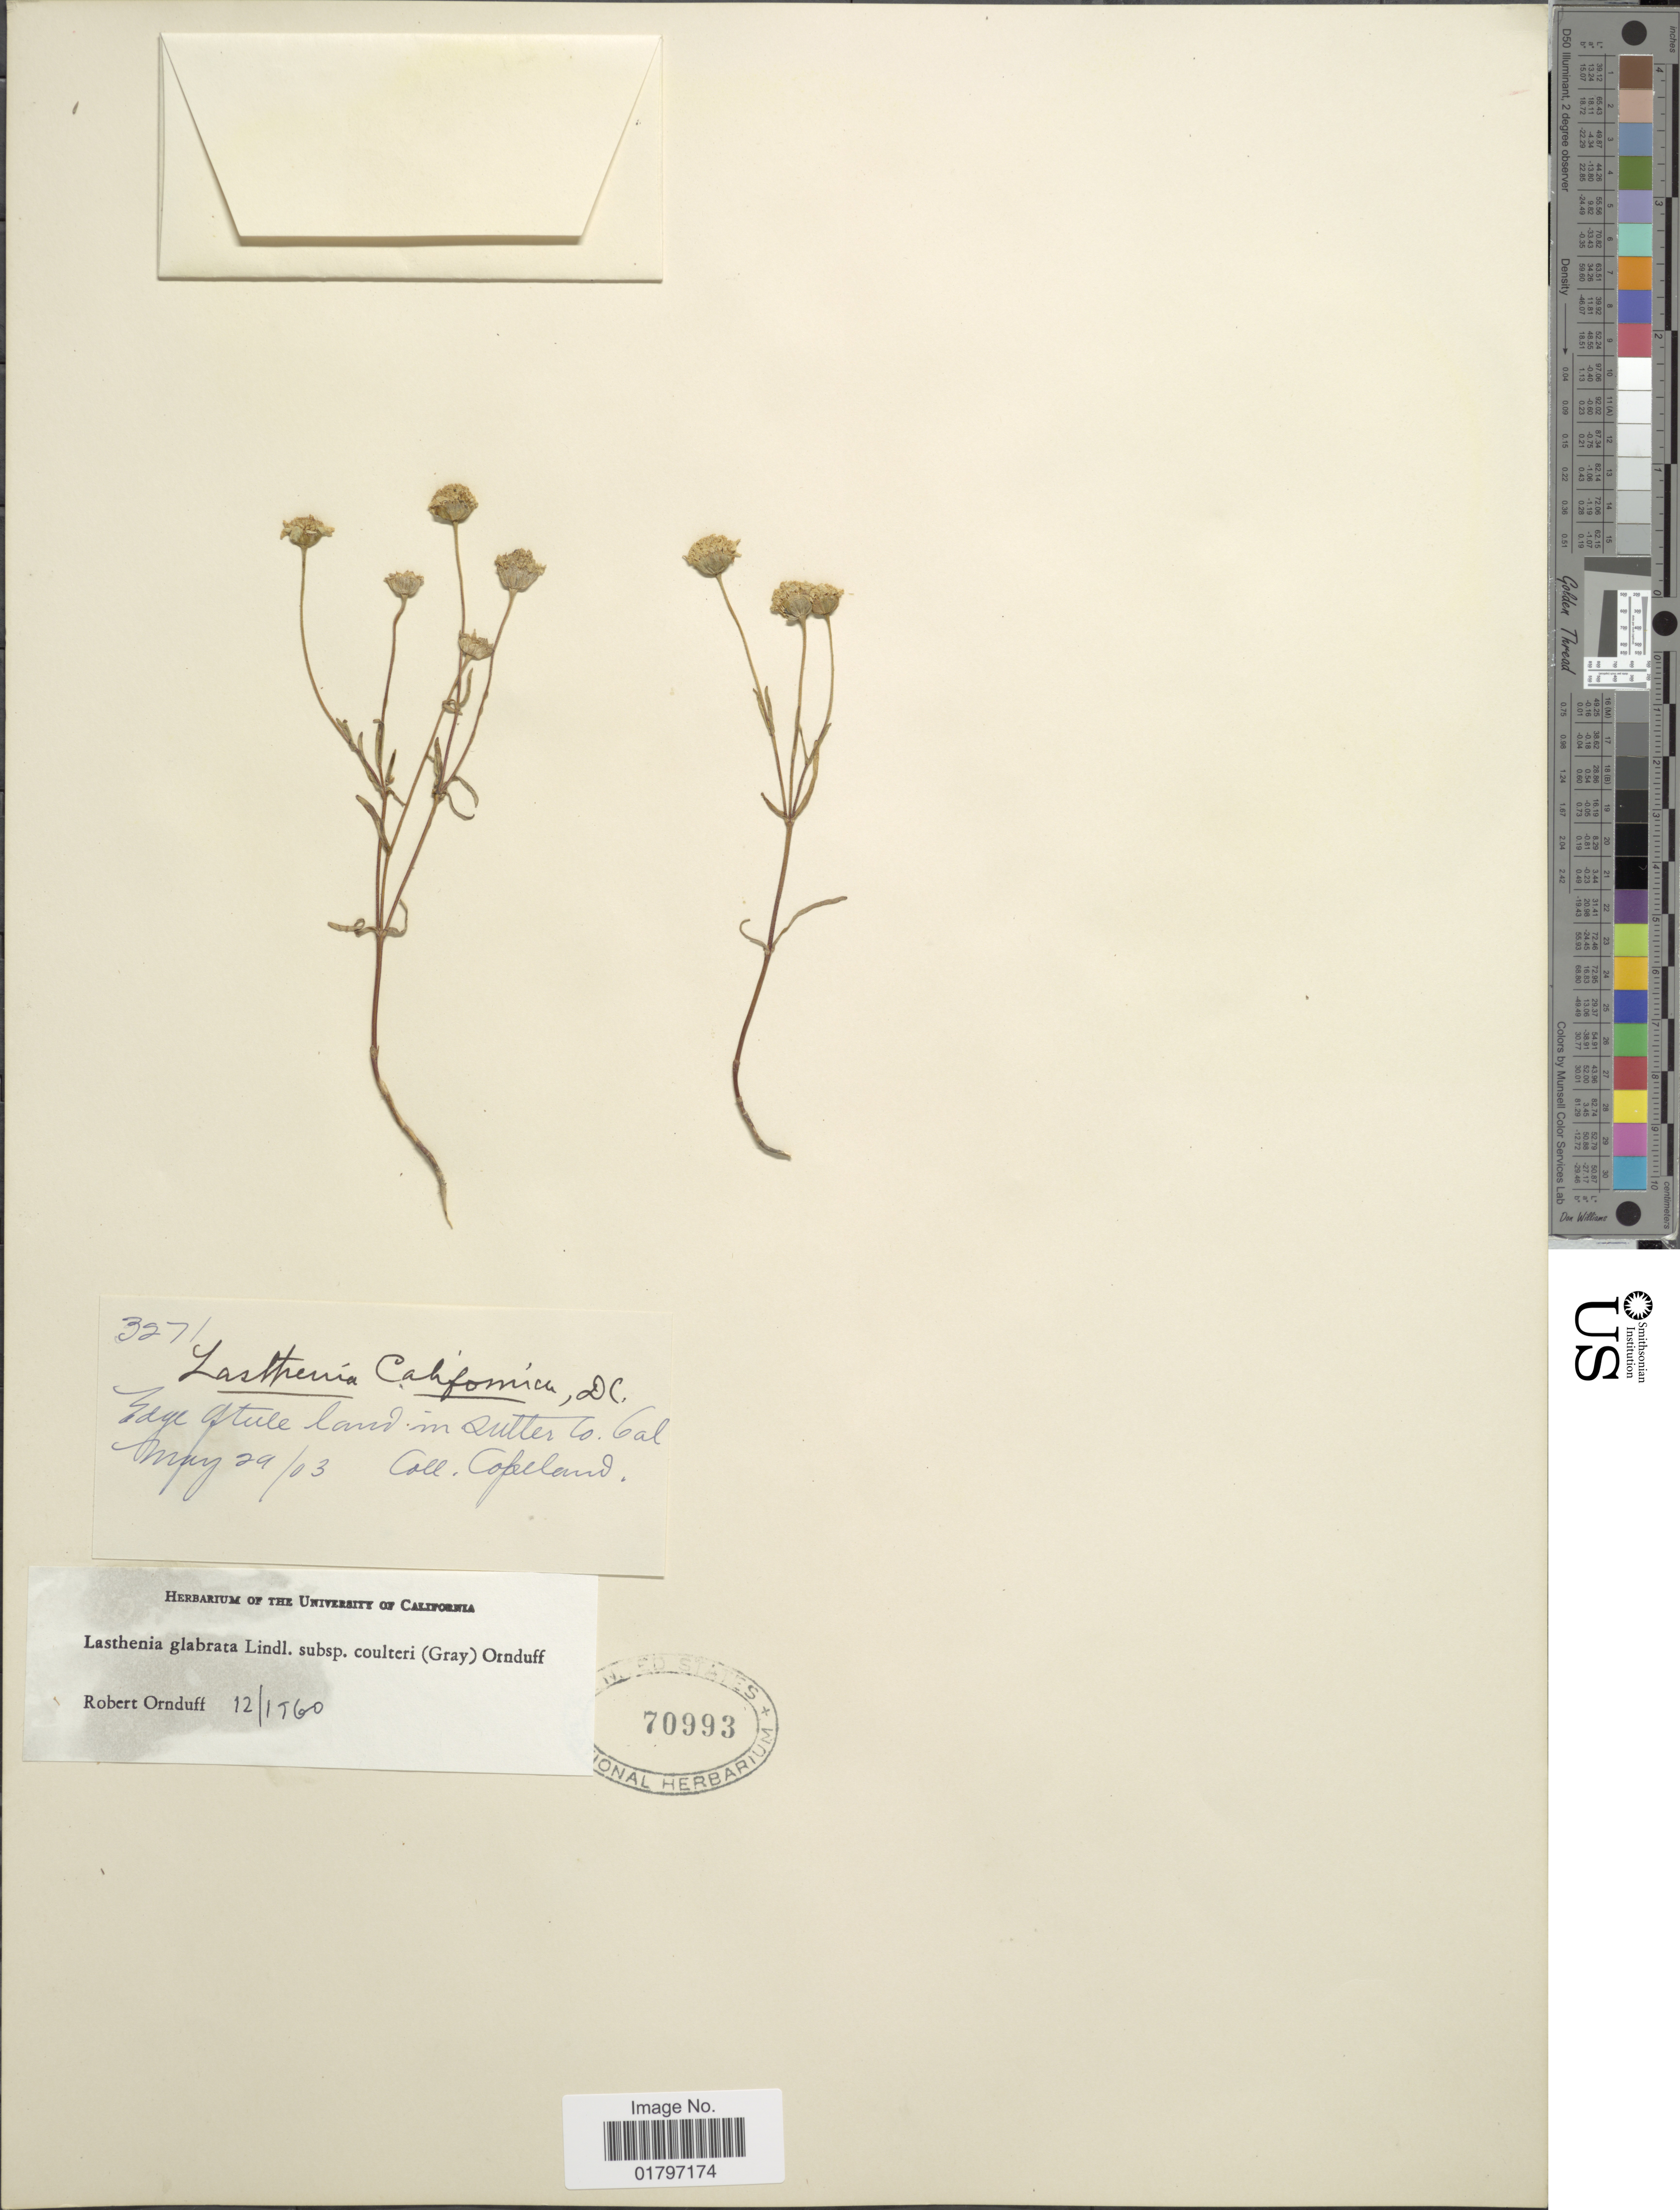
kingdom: Plantae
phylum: Tracheophyta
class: Magnoliopsida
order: Asterales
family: Asteraceae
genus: Lasthenia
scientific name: Lasthenia glabrata subsp. coulteri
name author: (A. Gray) Ornduff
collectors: -- Copeland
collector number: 3271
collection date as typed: Transcribed d/m/y: 29/5/3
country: United States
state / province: California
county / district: Sutter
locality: Gage Atule land in sutter Co. Cal.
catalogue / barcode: US 70993